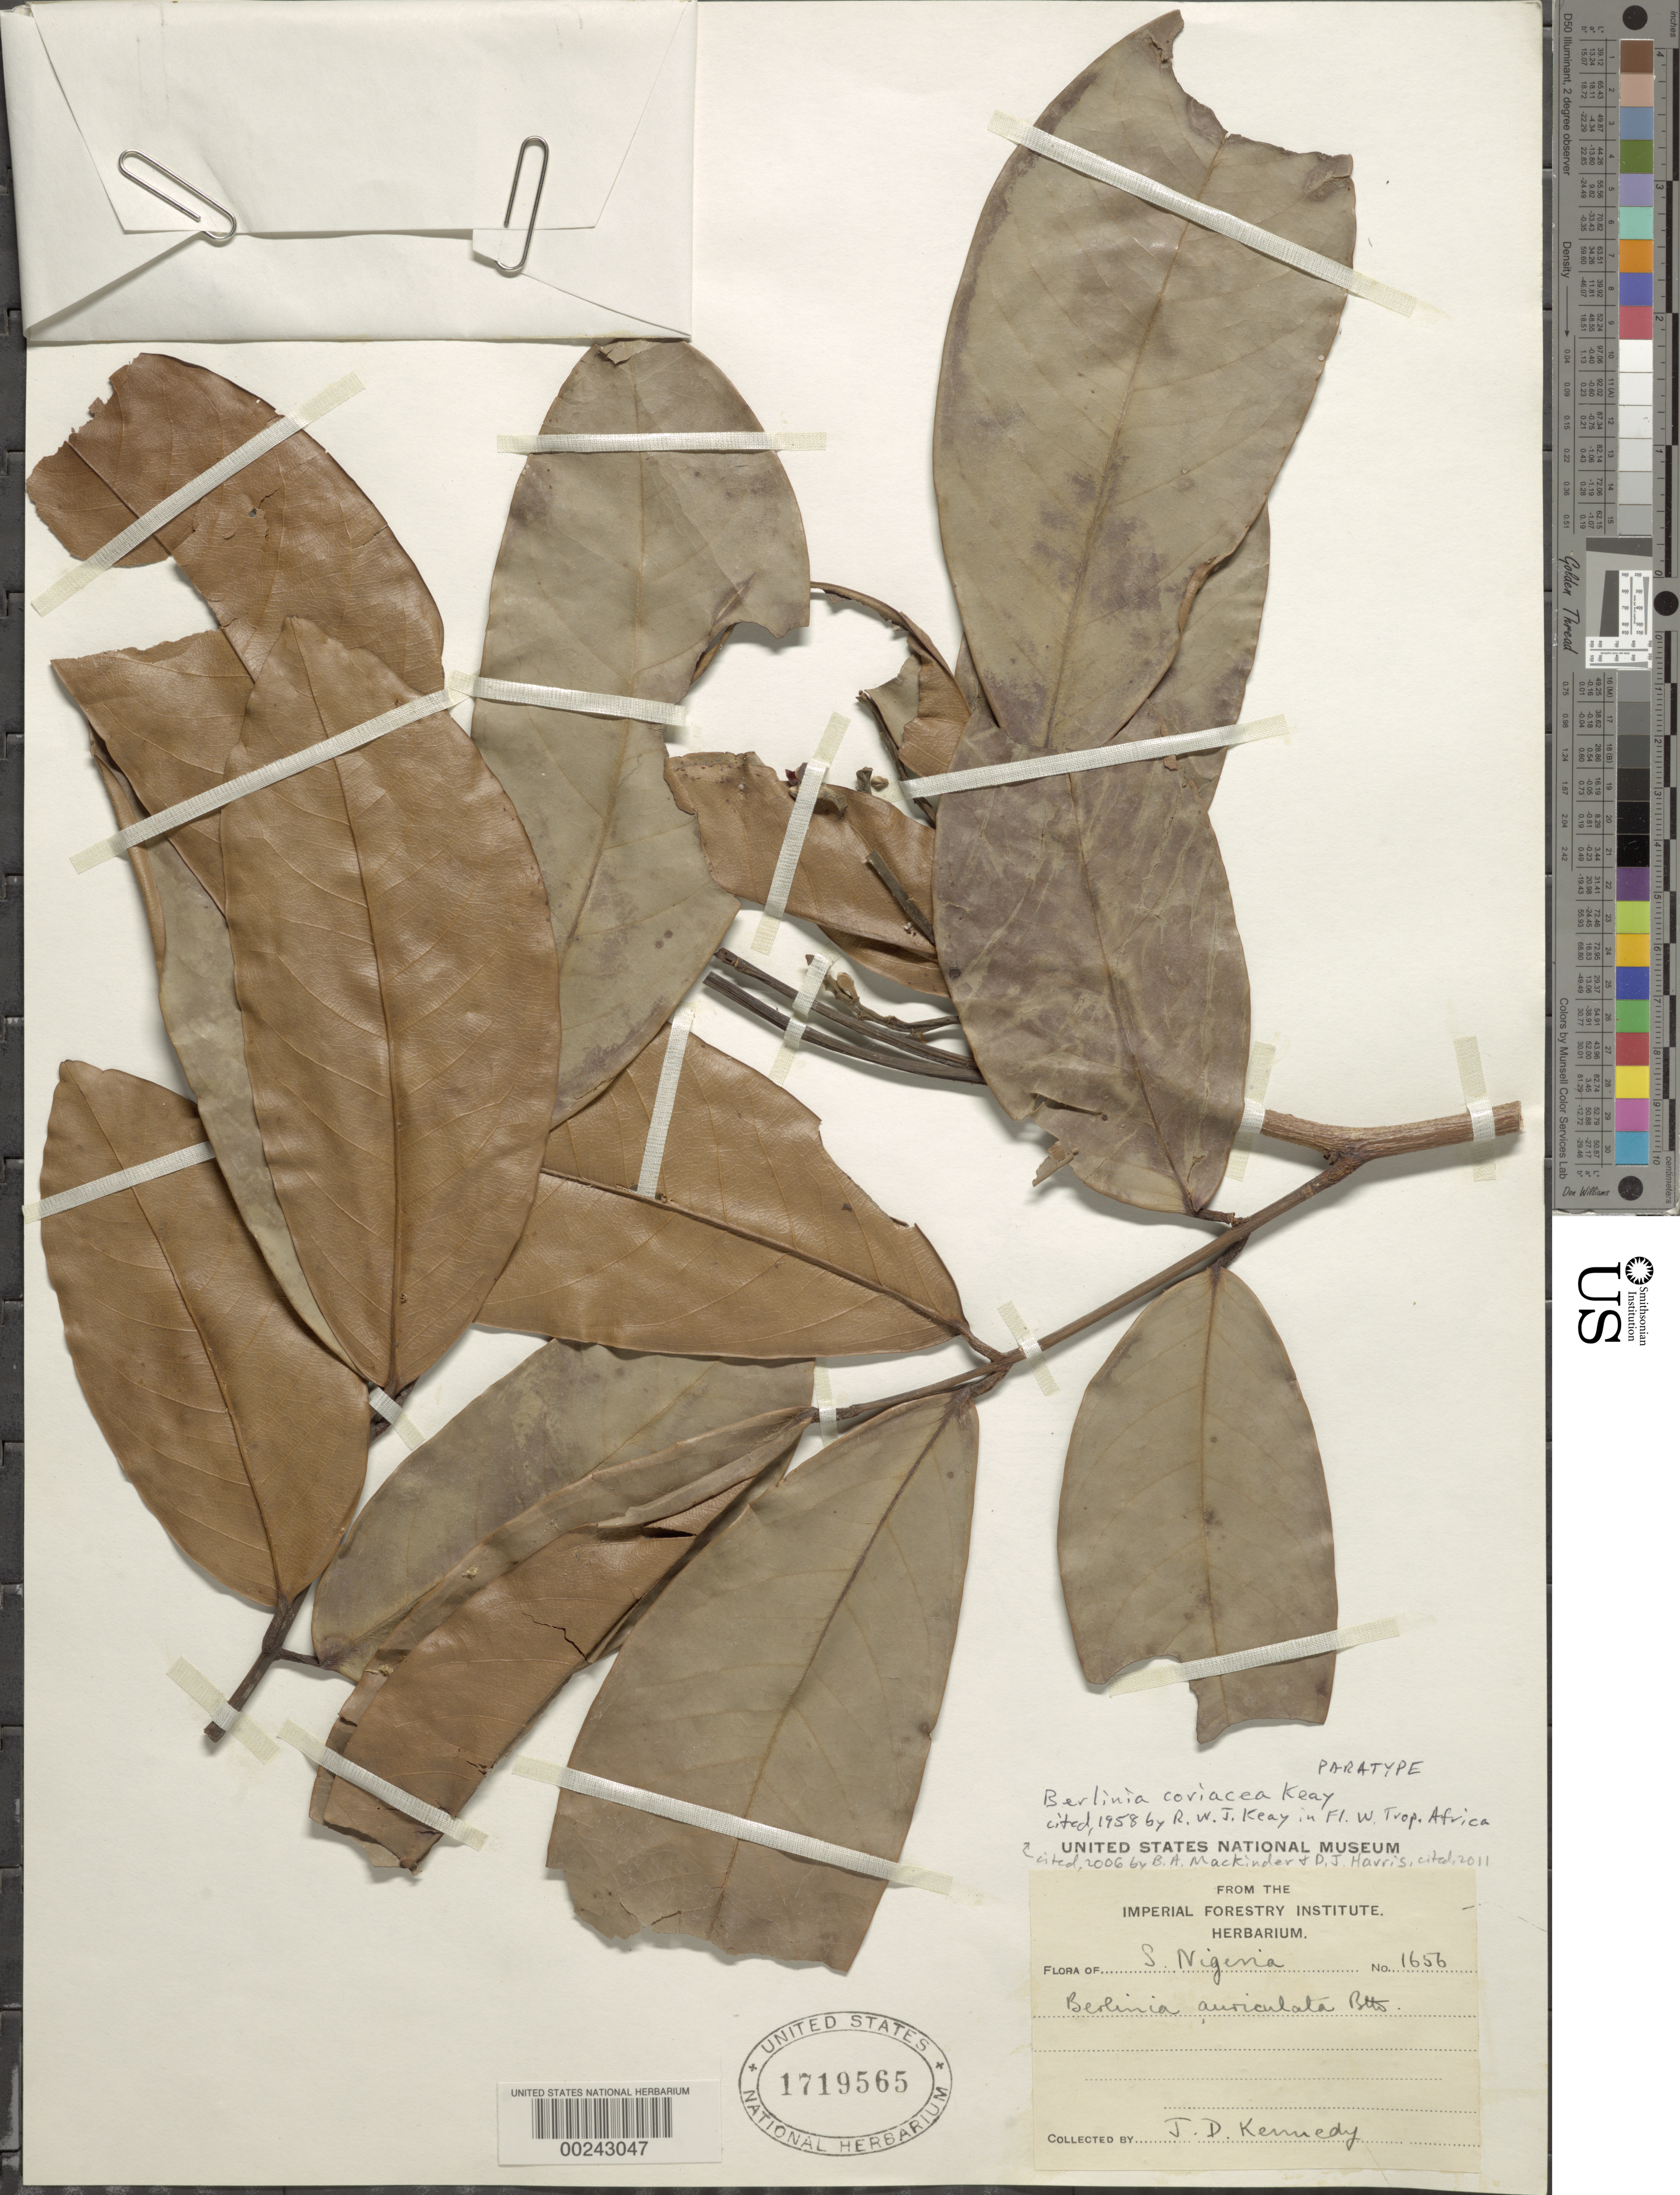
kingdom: Plantae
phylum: Tracheophyta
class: Magnoliopsida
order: Fabales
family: Fabaceae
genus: Berlinia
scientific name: Berlinia coriacea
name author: Keay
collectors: J. D. Kennedy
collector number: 1656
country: Nigeria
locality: S. Nigeria.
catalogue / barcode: US 1719565